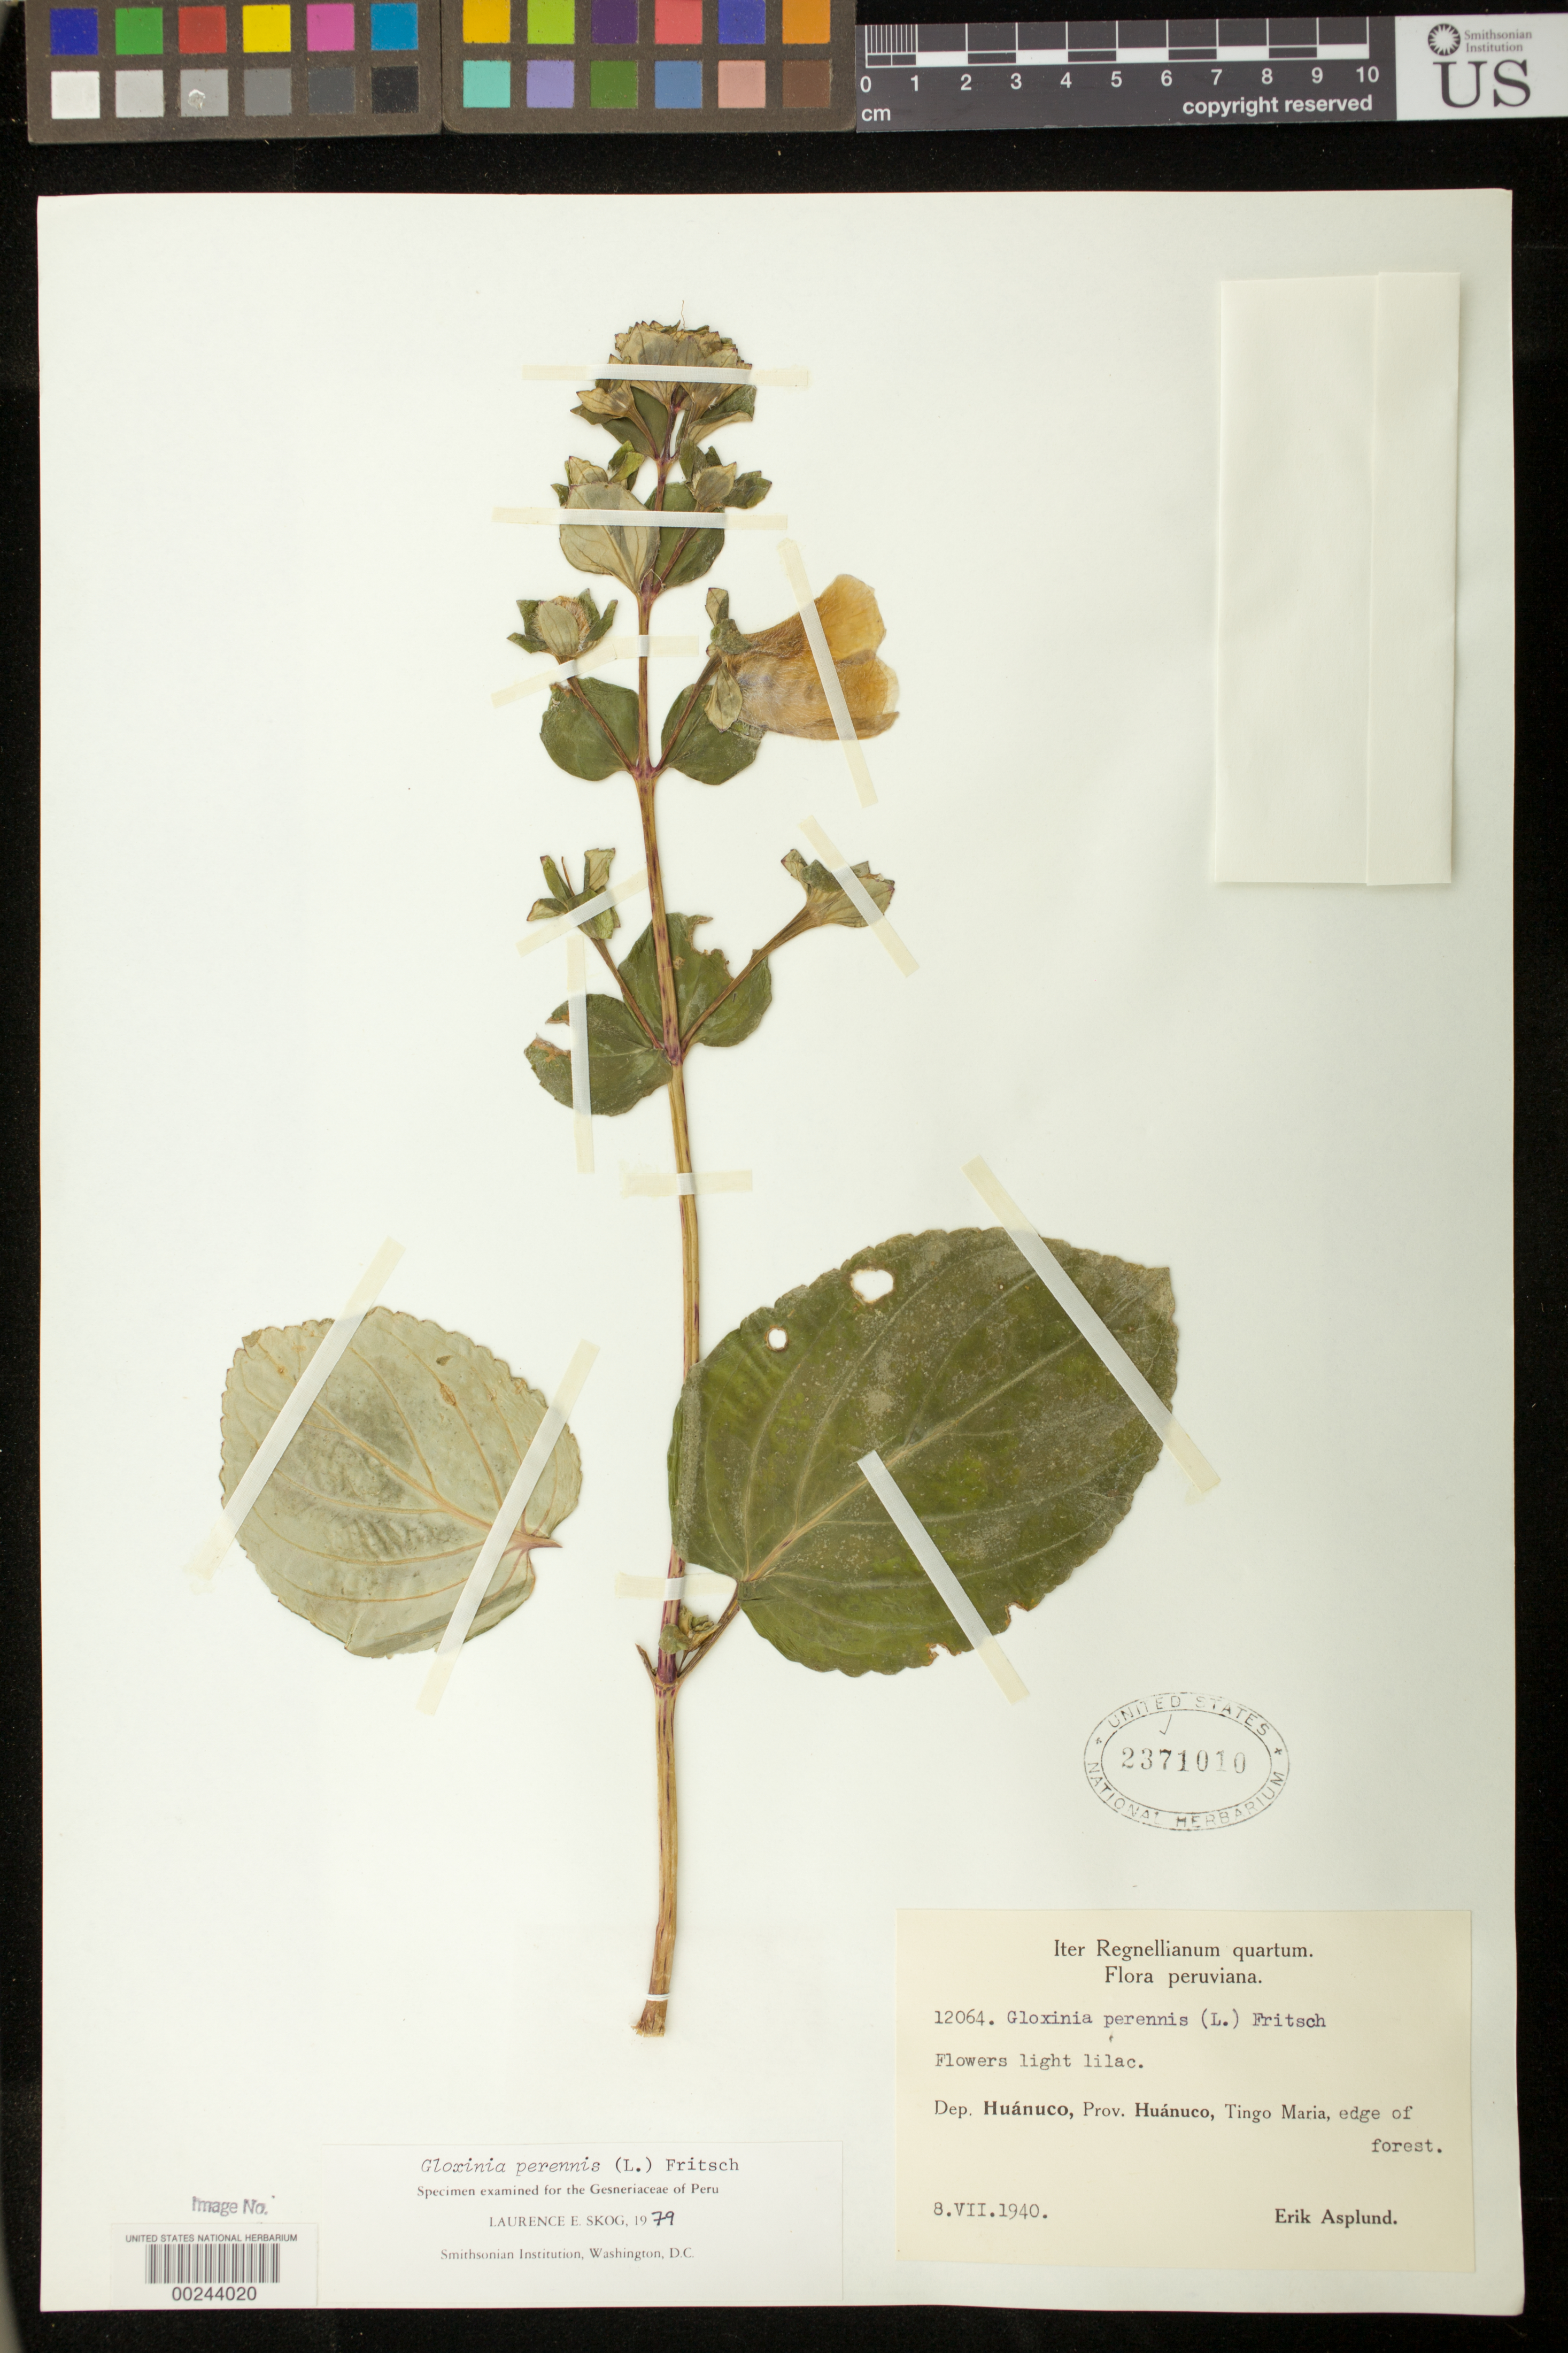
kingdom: Plantae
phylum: Tracheophyta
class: Magnoliopsida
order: Lamiales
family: Gesneriaceae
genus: Gloxinia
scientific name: Gloxinia perennis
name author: (L.) Fritsch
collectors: E. Asplund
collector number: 12064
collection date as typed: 08 Jul 1940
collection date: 1940-07-08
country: Peru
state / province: Huánuco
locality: Prov. Huáuco, Tingo Maria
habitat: Edge of forest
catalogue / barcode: US 2371010